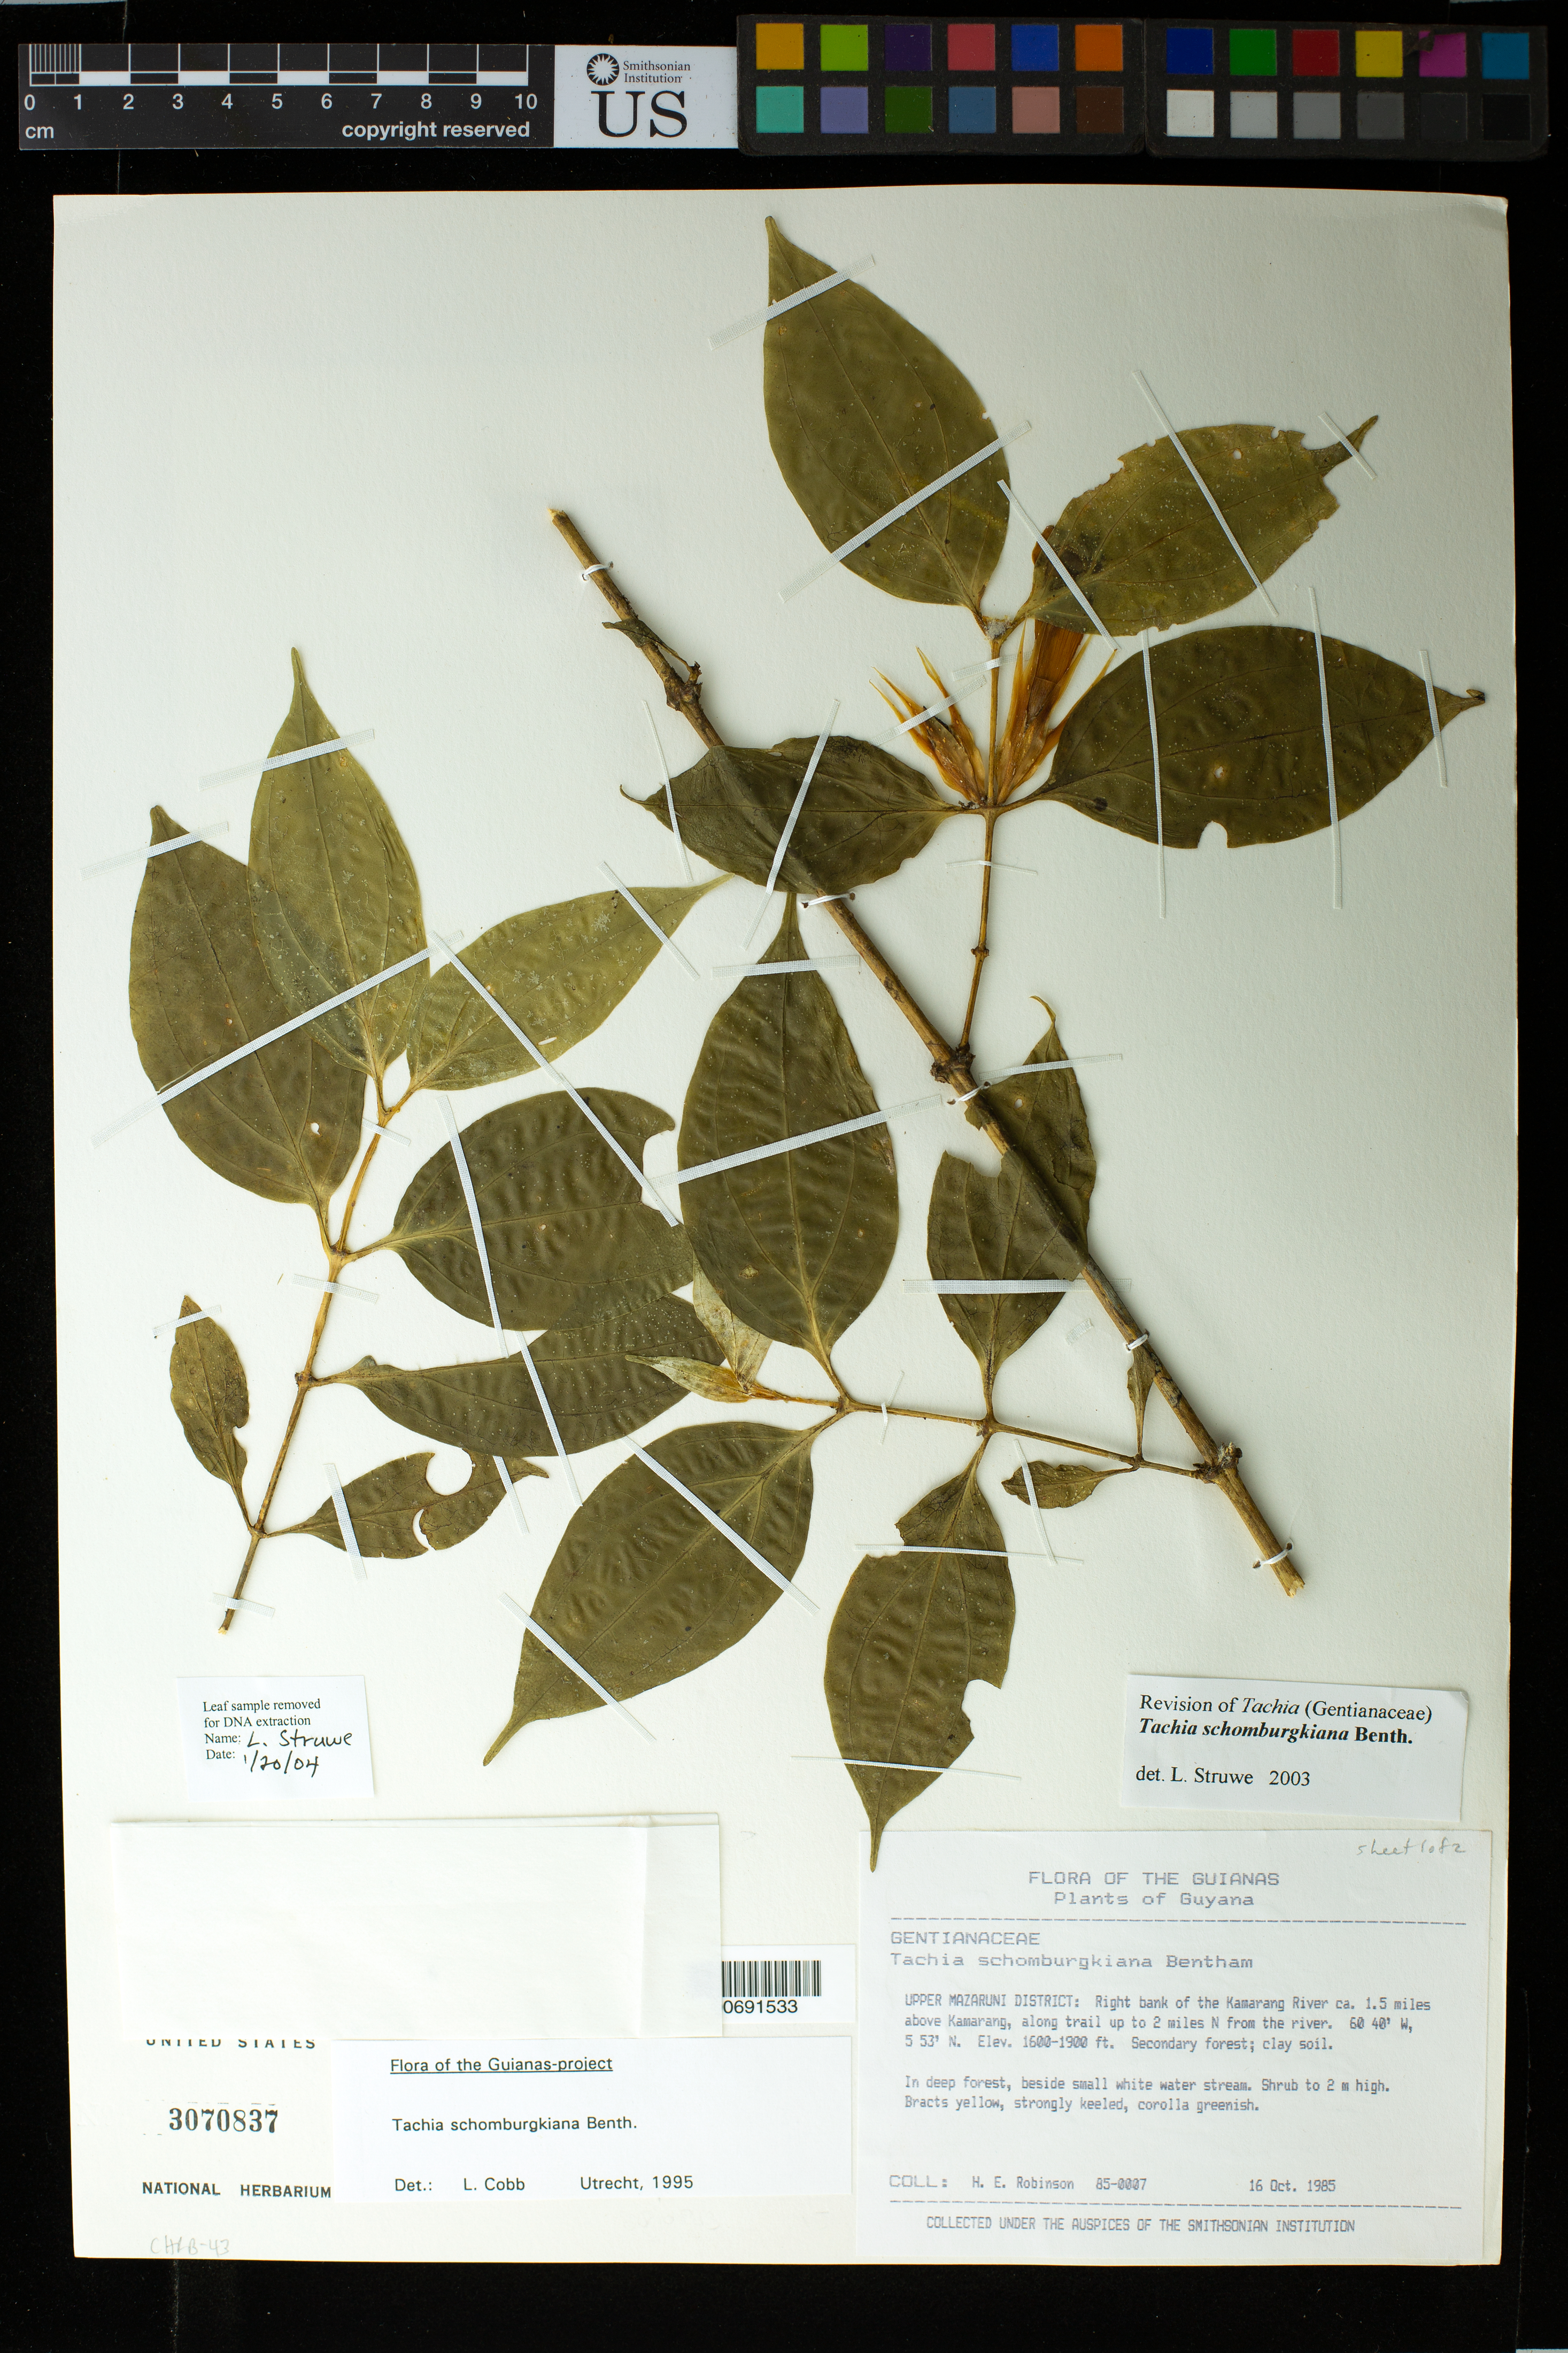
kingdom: Plantae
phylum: Tracheophyta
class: Magnoliopsida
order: Gentianales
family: Gentianaceae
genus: Tachia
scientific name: Tachia schomburgkiana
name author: Benth.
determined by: Robinson, Harold E., (US)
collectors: H. Robinson & D. B. Lellinger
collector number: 85-0007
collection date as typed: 16 October 1985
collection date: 1985-10-16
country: Guyana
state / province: Cuyuni-Mazaruni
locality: Up to 2.4 km N of right bank of Kamarang R; ca. 3.2 km above Kamarang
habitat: Deep secondary forest, clay soil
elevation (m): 488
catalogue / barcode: US 3070837